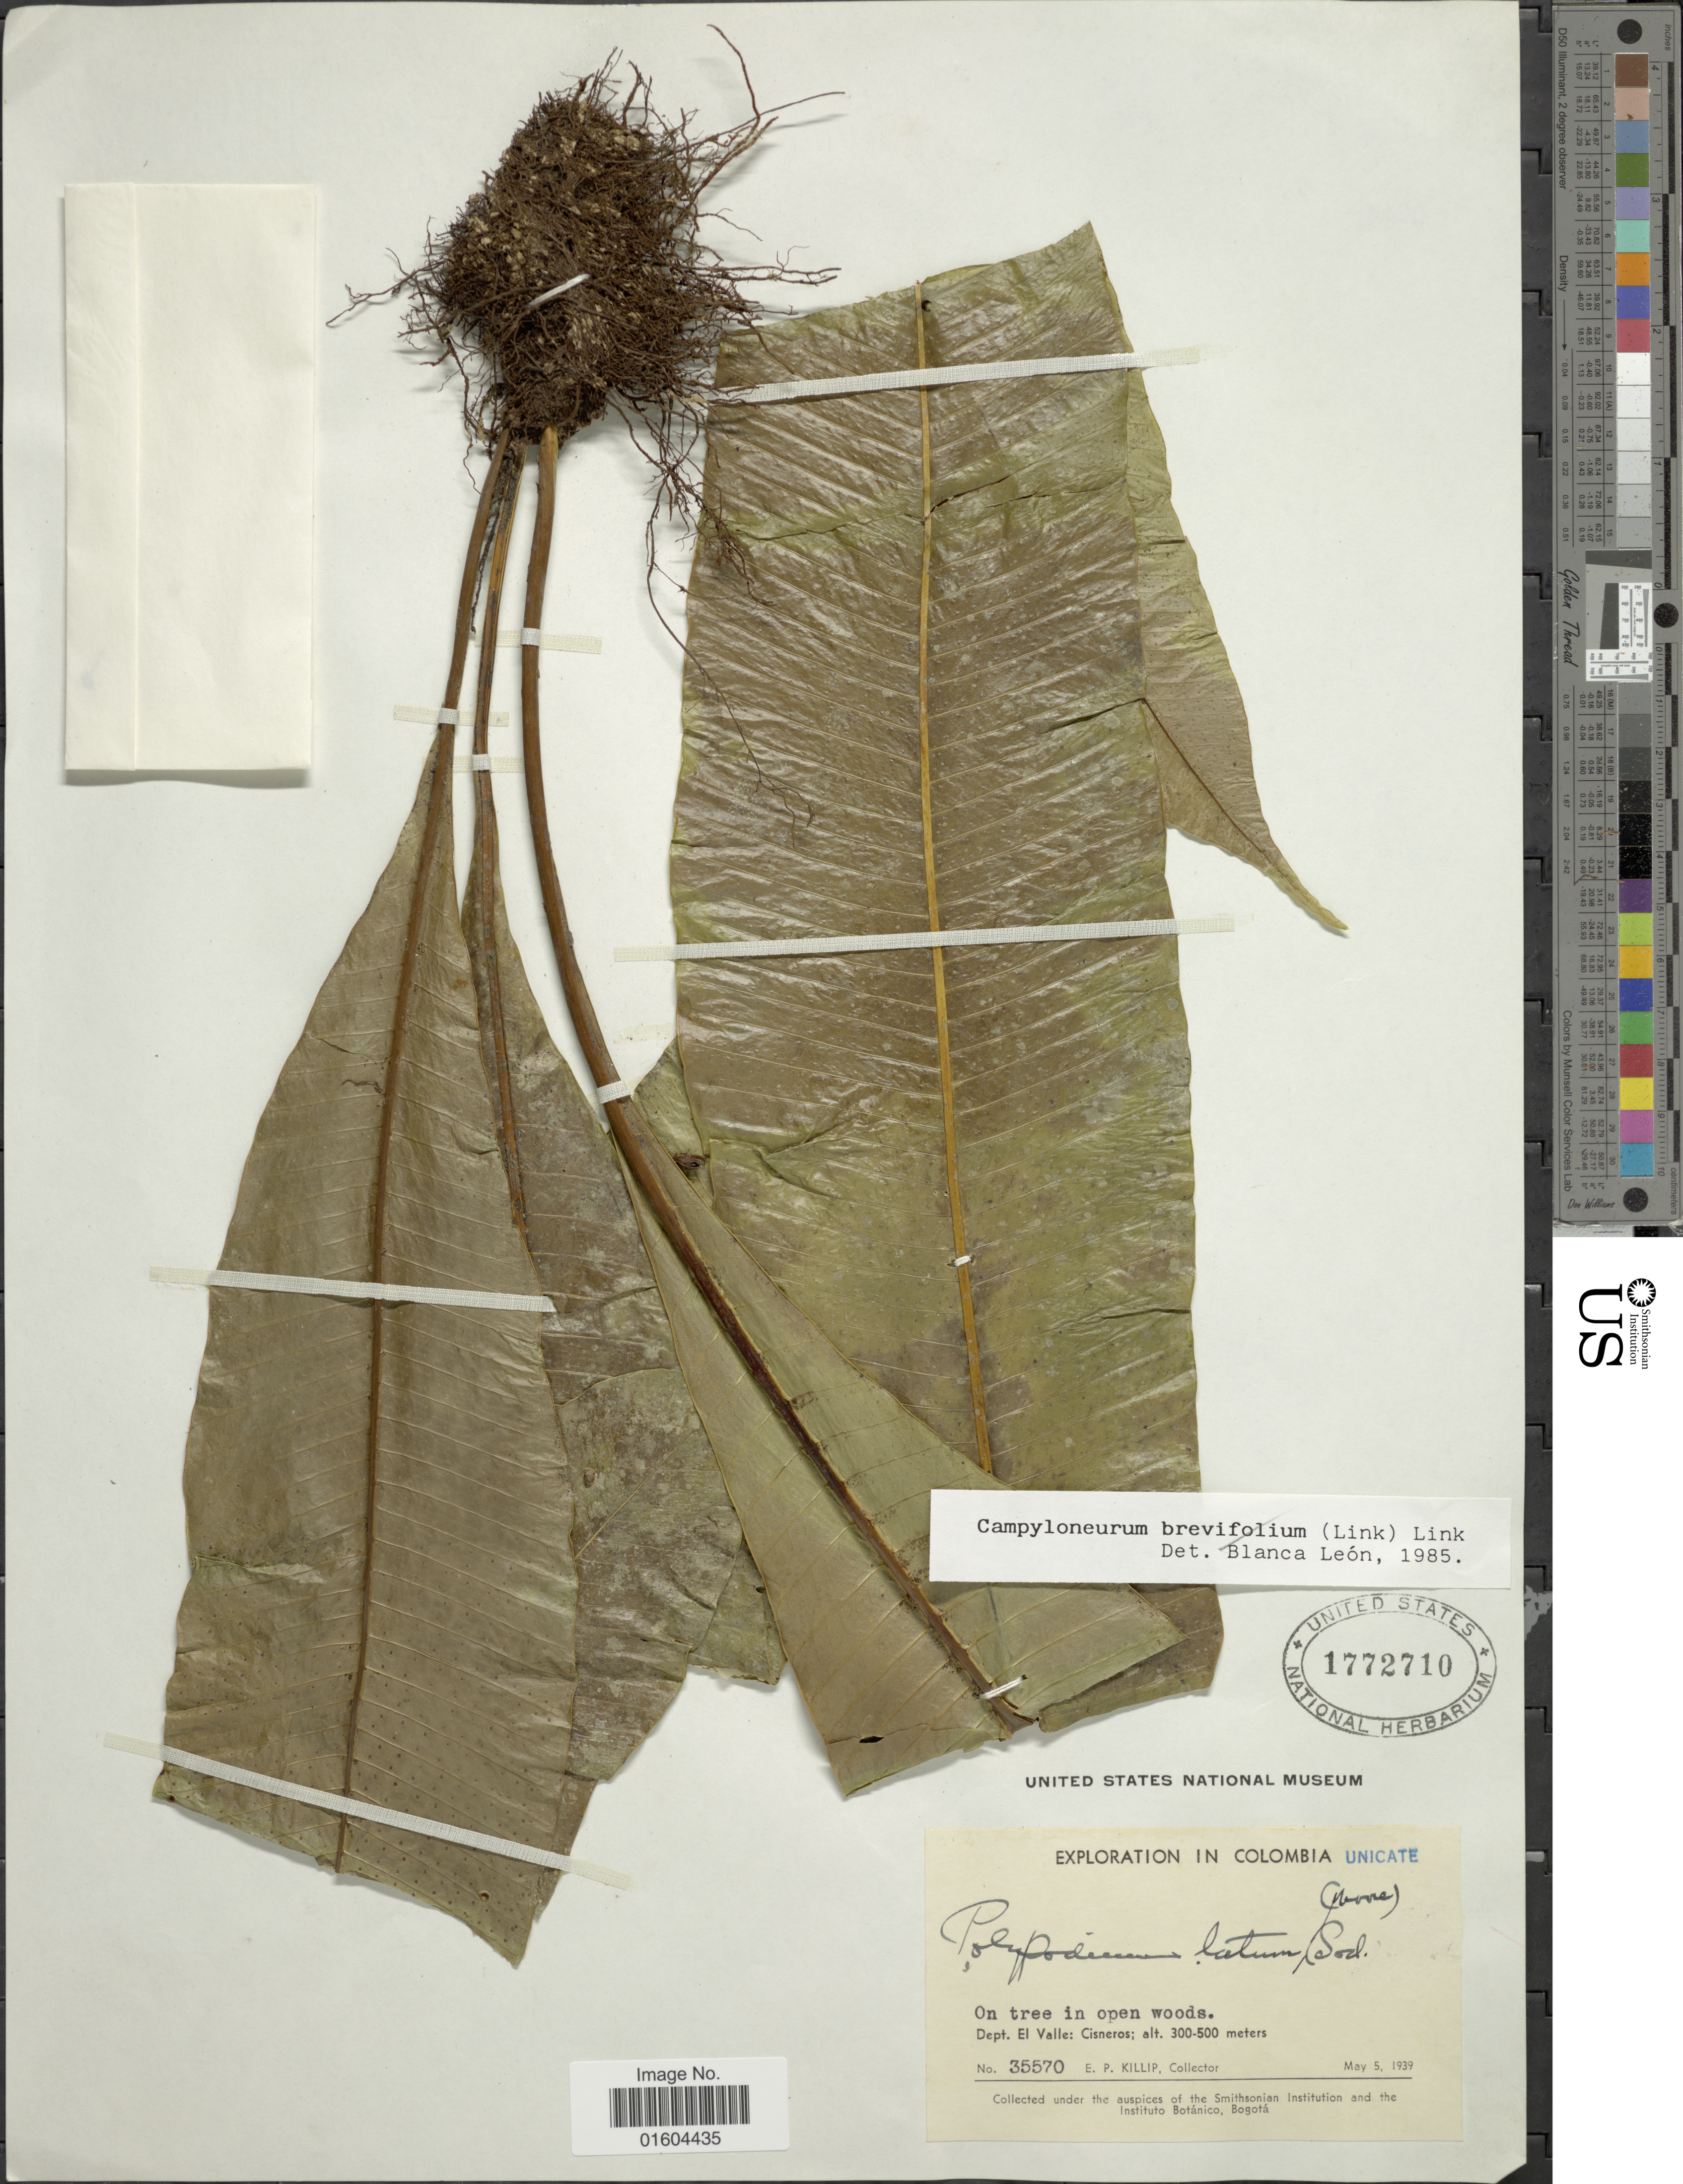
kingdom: Plantae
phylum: Tracheophyta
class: Polypodiopsida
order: Polypodiales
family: Polypodiaceae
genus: Campyloneurum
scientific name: Campyloneurum latum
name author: T. Moore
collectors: E. P. Killip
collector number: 35570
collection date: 1939-05-05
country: Colombia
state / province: Valle del Cauca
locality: Colombia. Dept. El Valle: Cisneros.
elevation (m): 300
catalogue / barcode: US 1772710